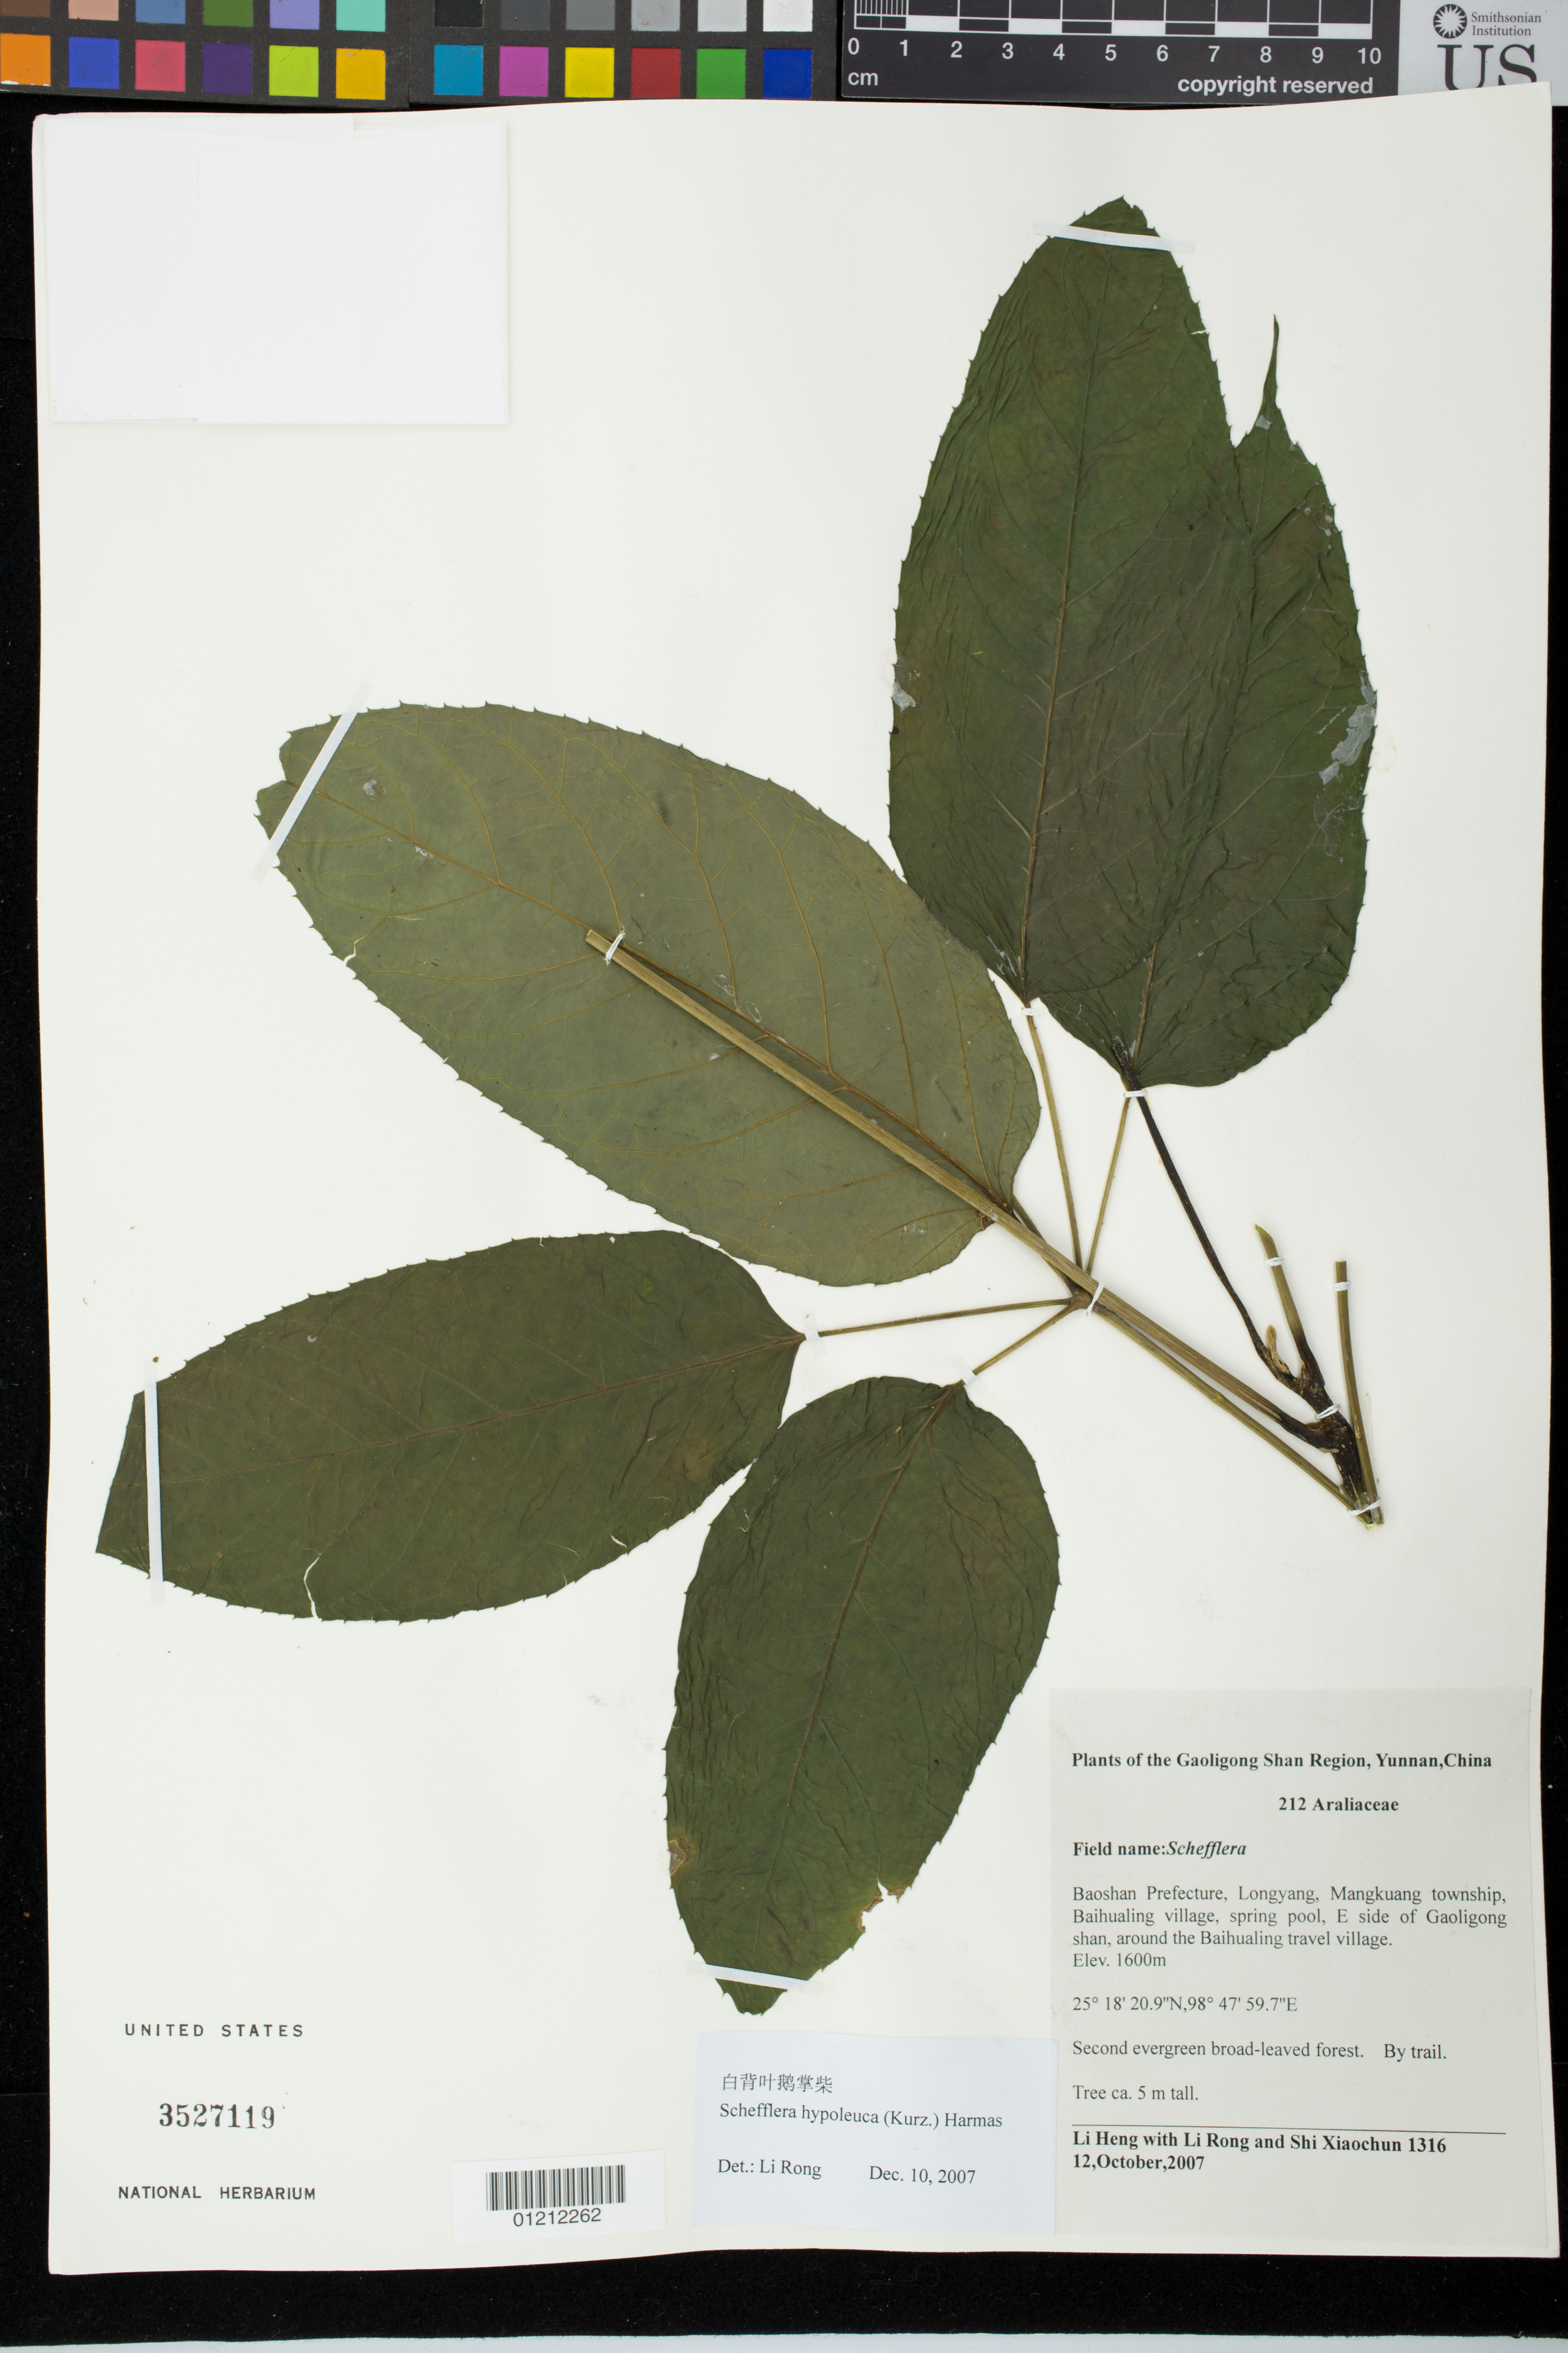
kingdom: Plantae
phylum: Tracheophyta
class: Magnoliopsida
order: Apiales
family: Araliaceae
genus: Schefflera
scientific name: Schefflera hypoleuca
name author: (Kurz) Harms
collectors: L. Heng, R. Li & X. C. Shi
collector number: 1316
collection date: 2007-10-12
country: China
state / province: Yunnan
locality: Gaoligong Shan Region, Baoshan Prefecture, Longyang, Mangkuang township, Baihualing village, spring pool, E side of Gaoligong shan, around the Baihualing travel village.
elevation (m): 1600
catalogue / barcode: US 3527119